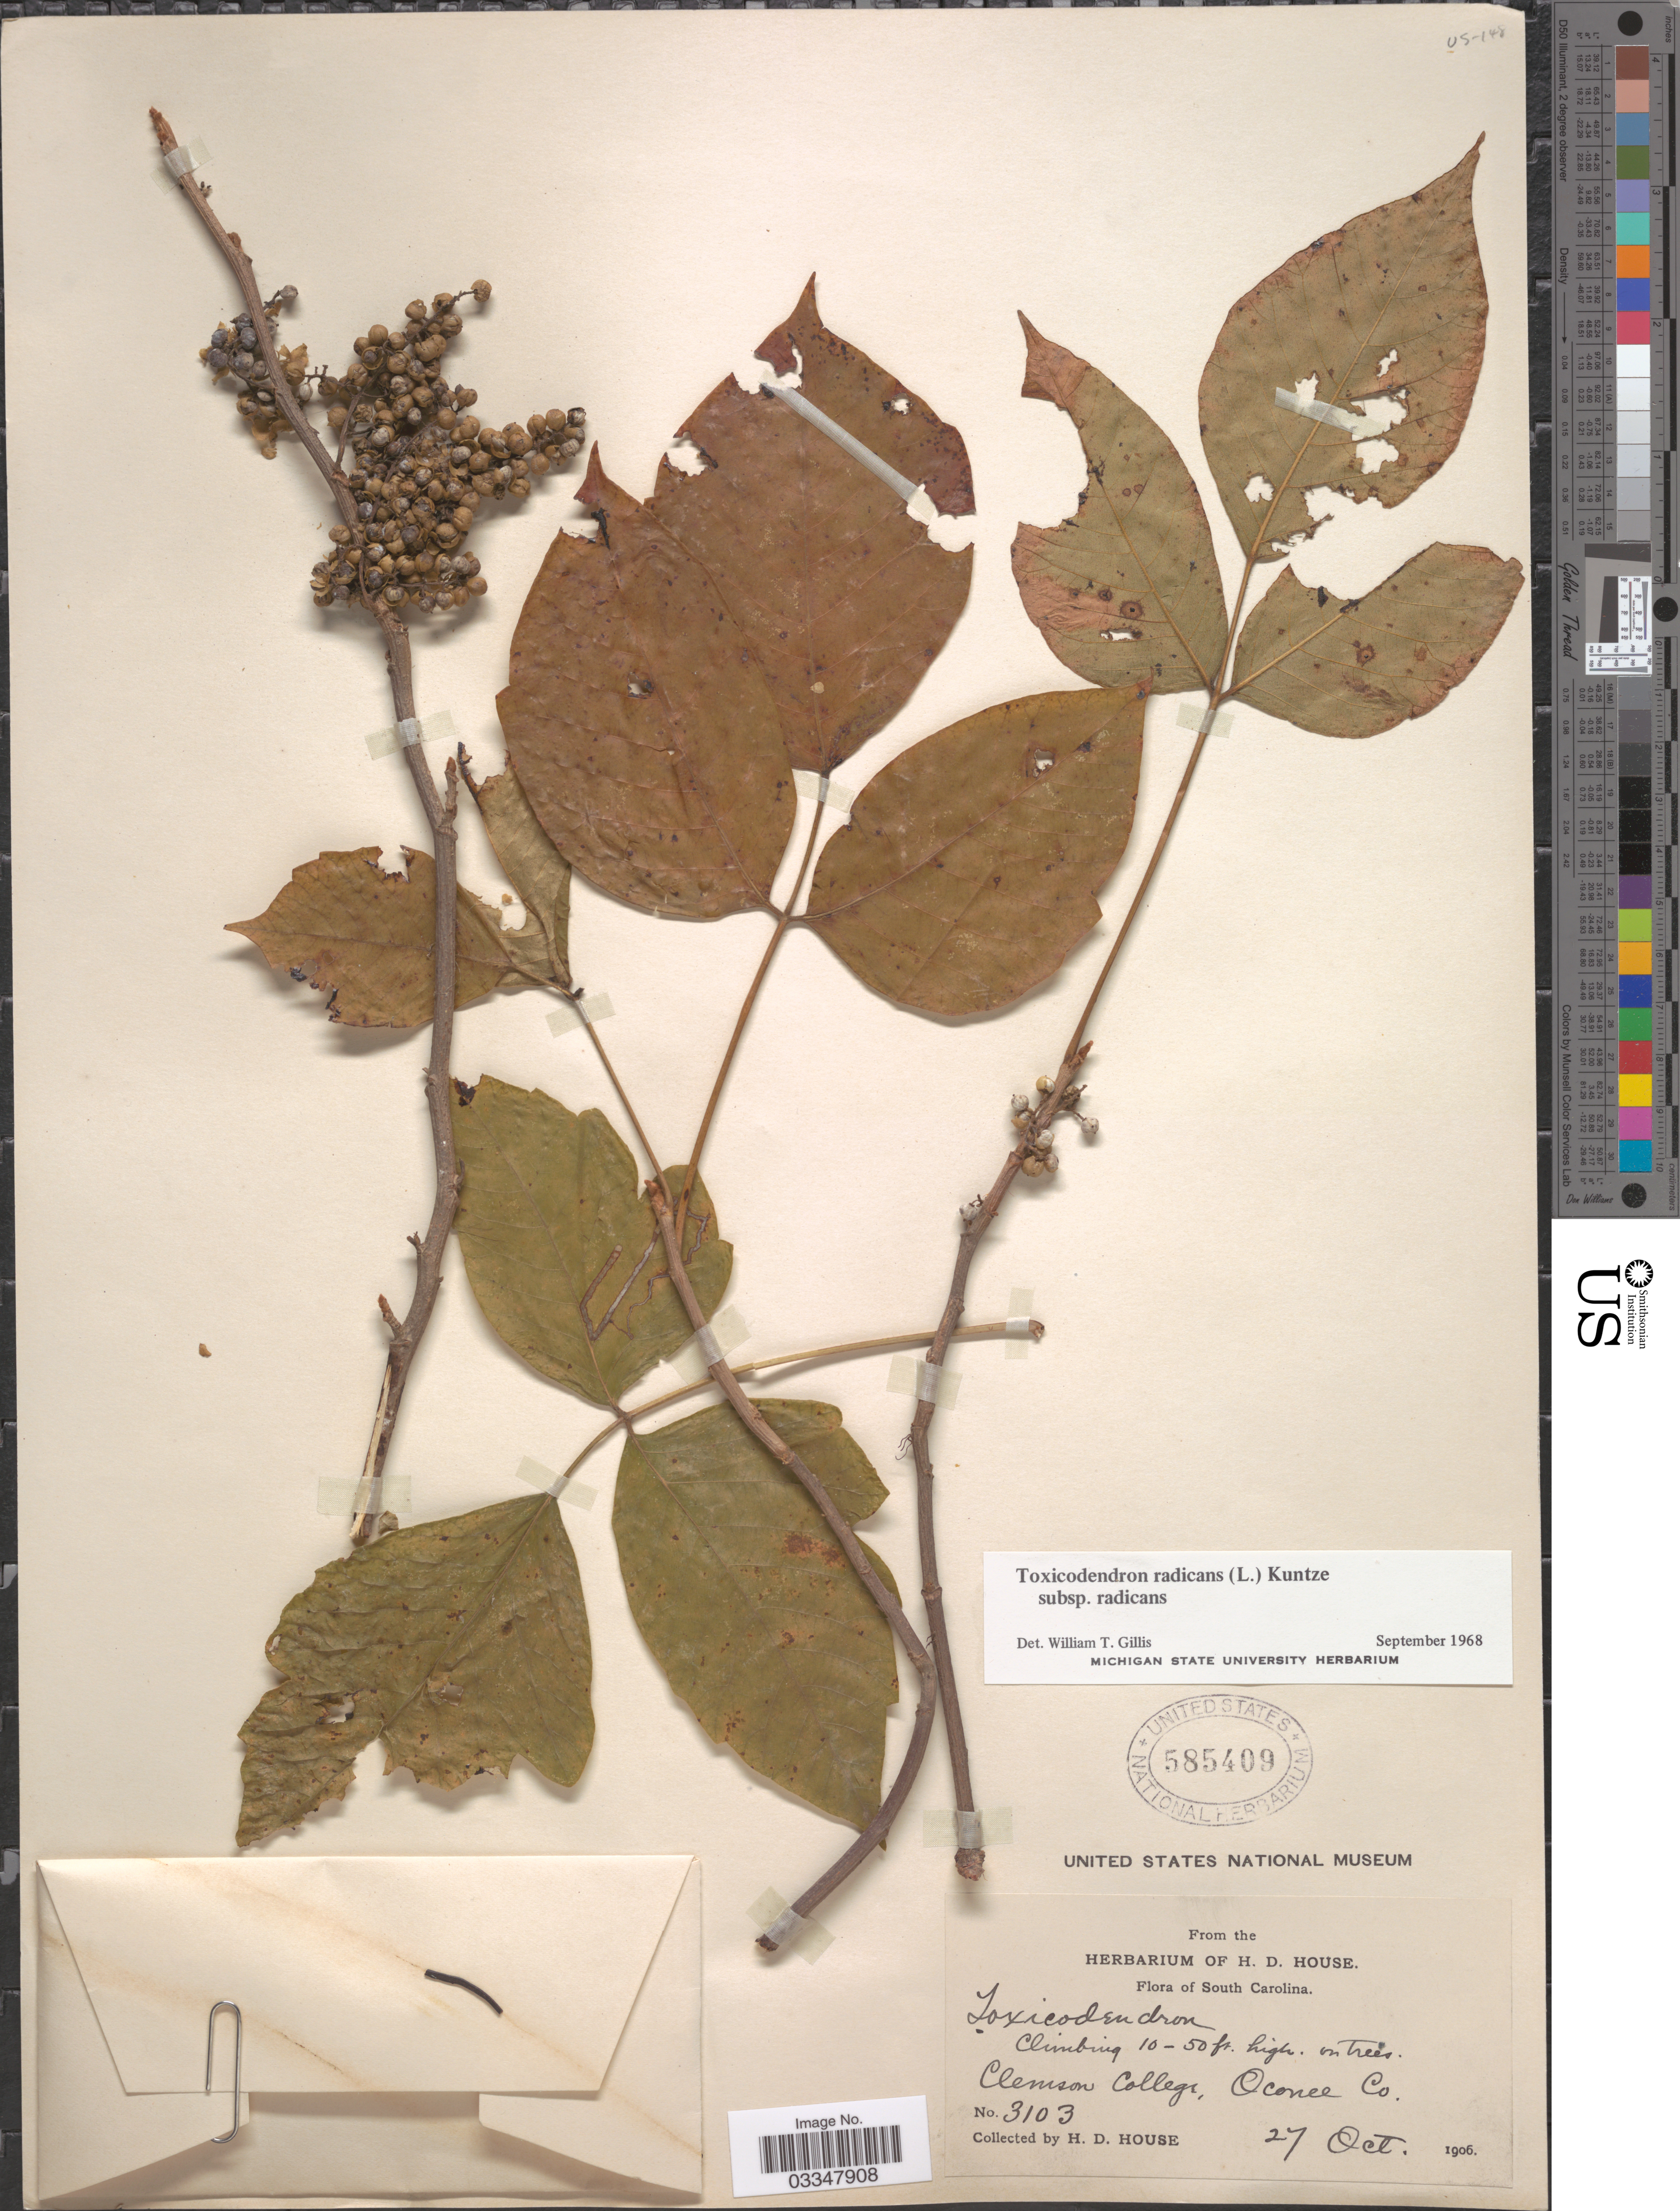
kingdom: Plantae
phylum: Tracheophyta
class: Magnoliopsida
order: Sapindales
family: Anacardiaceae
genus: Toxicodendron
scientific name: Toxicodendron radicans subsp. radicans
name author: (L.) Kuntze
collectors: H. D. House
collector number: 3103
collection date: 1906-10-27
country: United States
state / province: South Carolina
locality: Clemson College, Oconee Co.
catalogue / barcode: US 585409